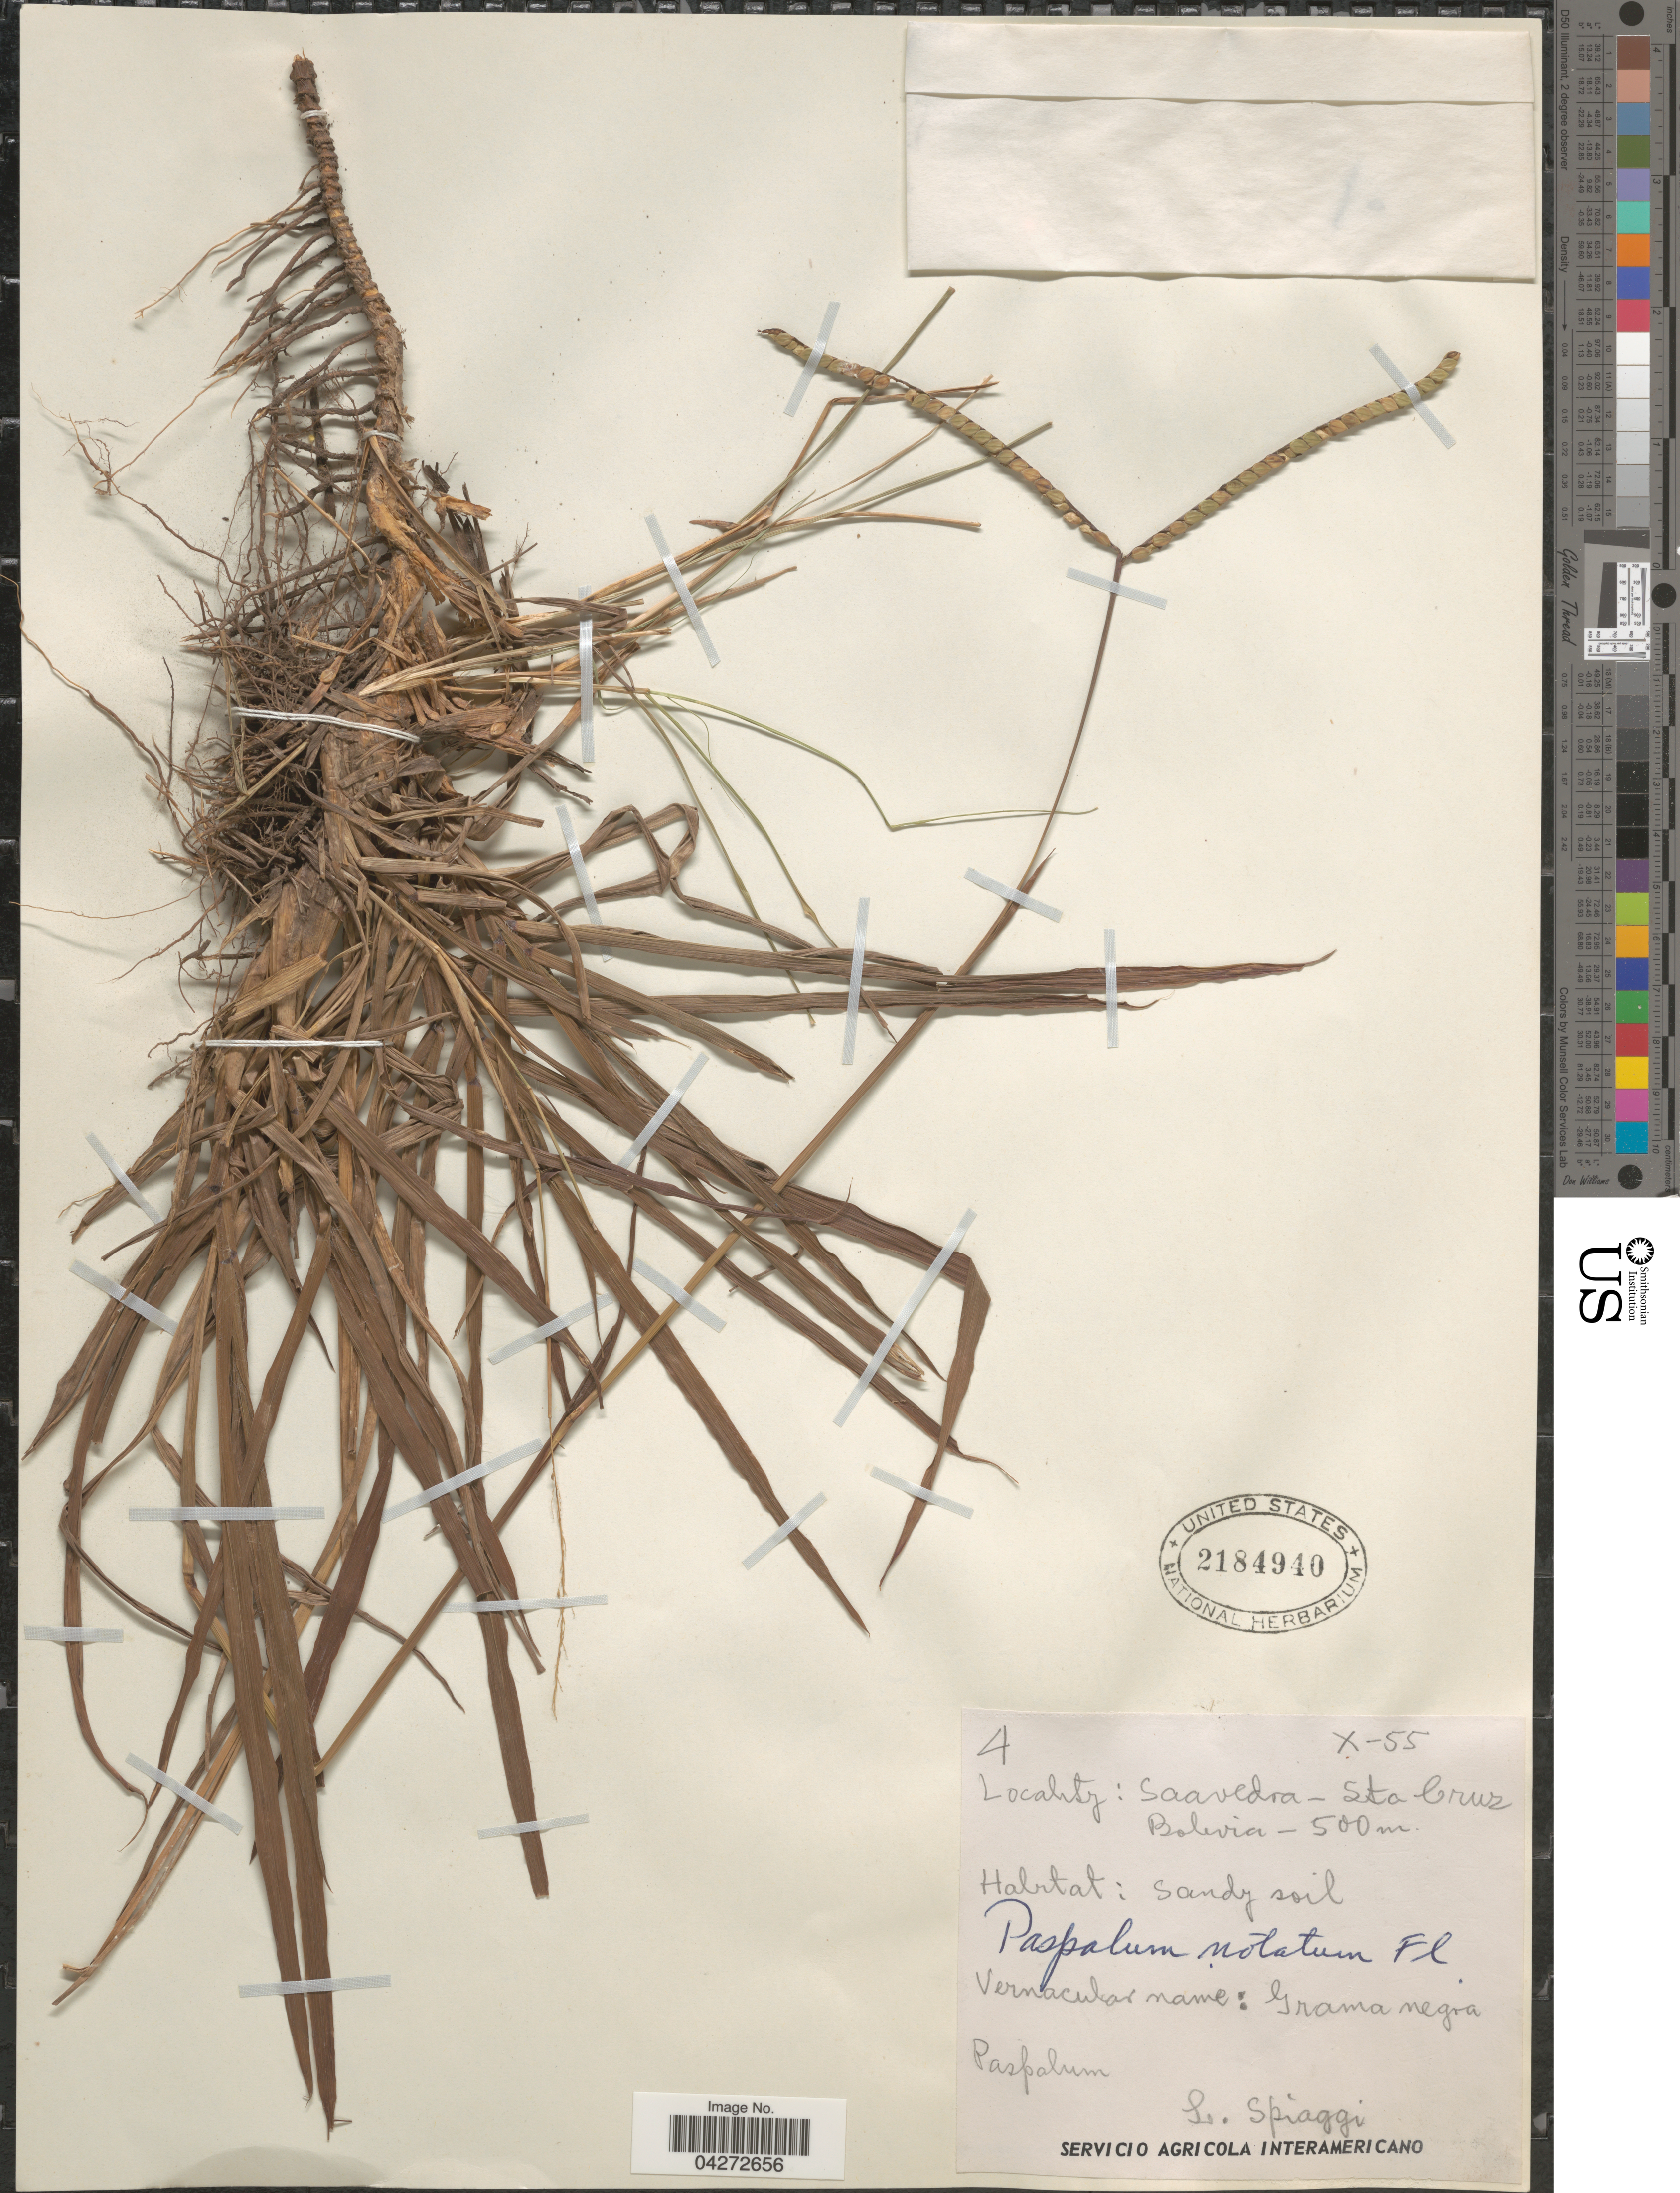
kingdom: Plantae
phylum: Tracheophyta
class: Liliopsida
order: Poales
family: Poaceae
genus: Paspalum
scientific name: Paspalum notatum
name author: Flüggé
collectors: L. Spiaggi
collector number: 4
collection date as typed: Transcribed d/m/y: /10/55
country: Bolivia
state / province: Santa Cruz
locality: Saavedra - Sta Cruz.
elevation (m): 500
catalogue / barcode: US 2184940